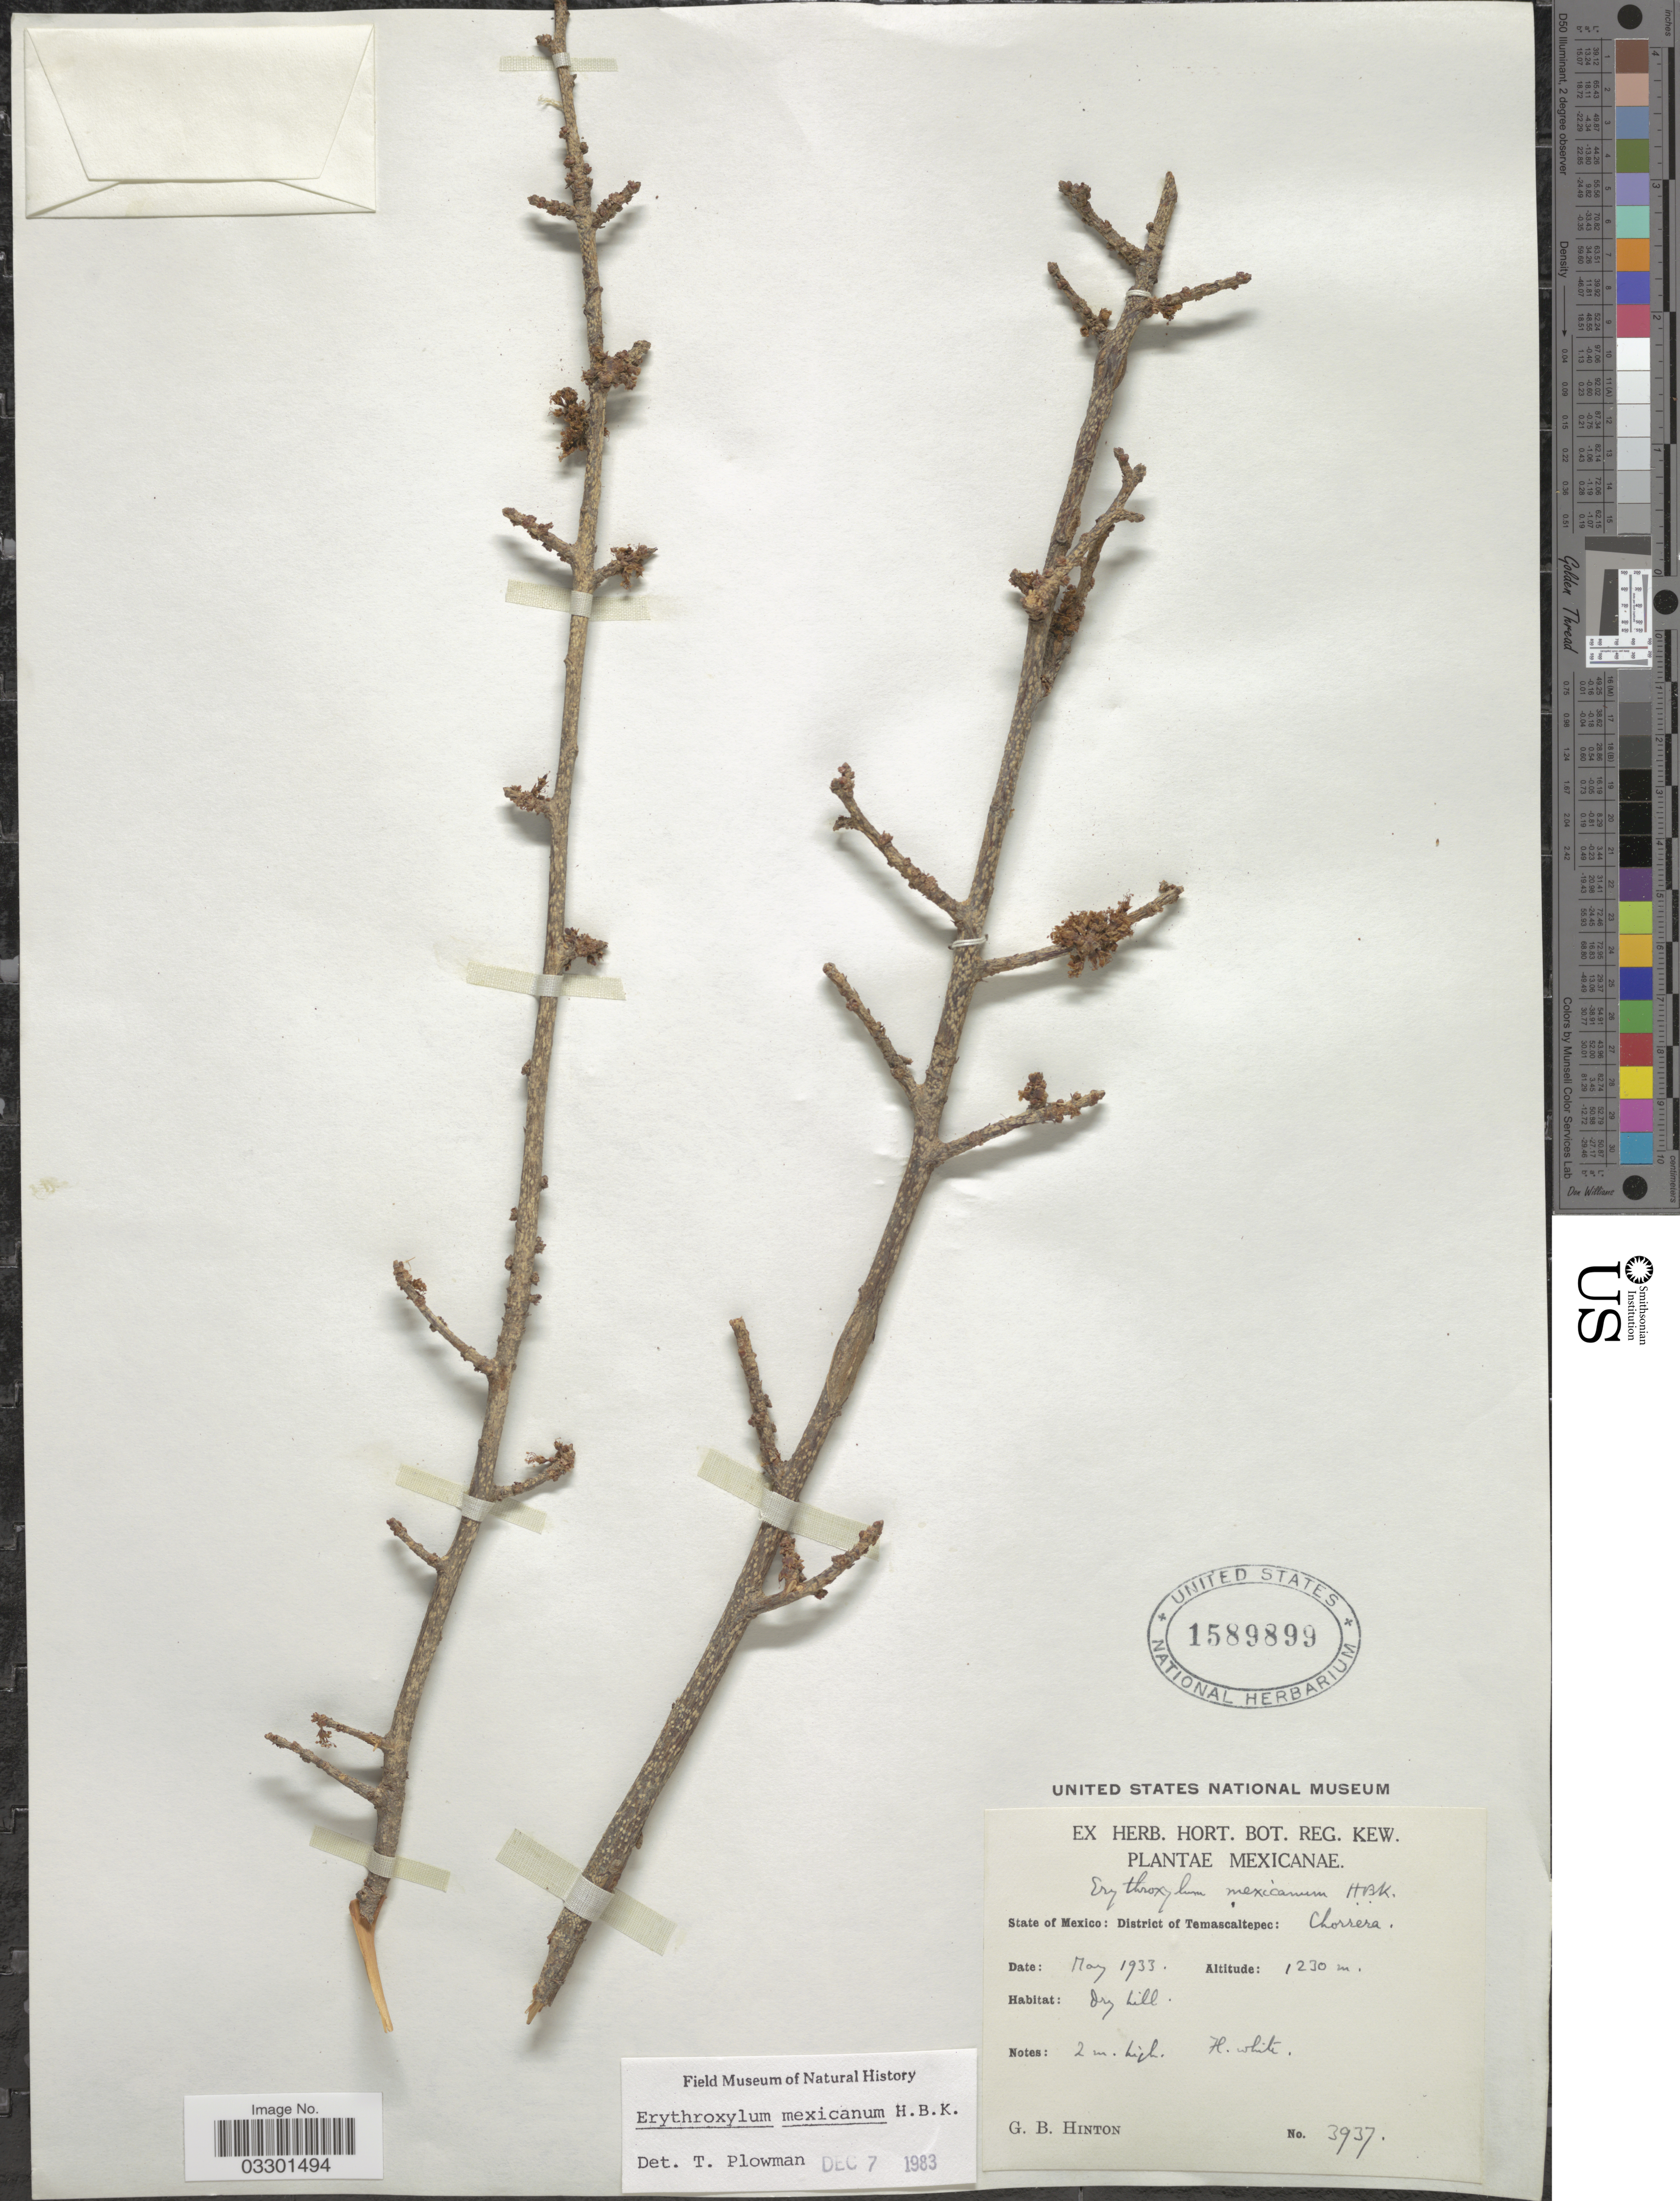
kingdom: Plantae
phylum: Tracheophyta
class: Magnoliopsida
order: Malpighiales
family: Erythroxylaceae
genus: Erythroxylum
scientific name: Erythroxylum mexicanum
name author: Kunth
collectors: G. B. Hinton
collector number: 3937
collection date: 1933-05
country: Mexico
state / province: México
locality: District of Temascaltepec: Chorrera.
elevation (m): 1230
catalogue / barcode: US 1589899